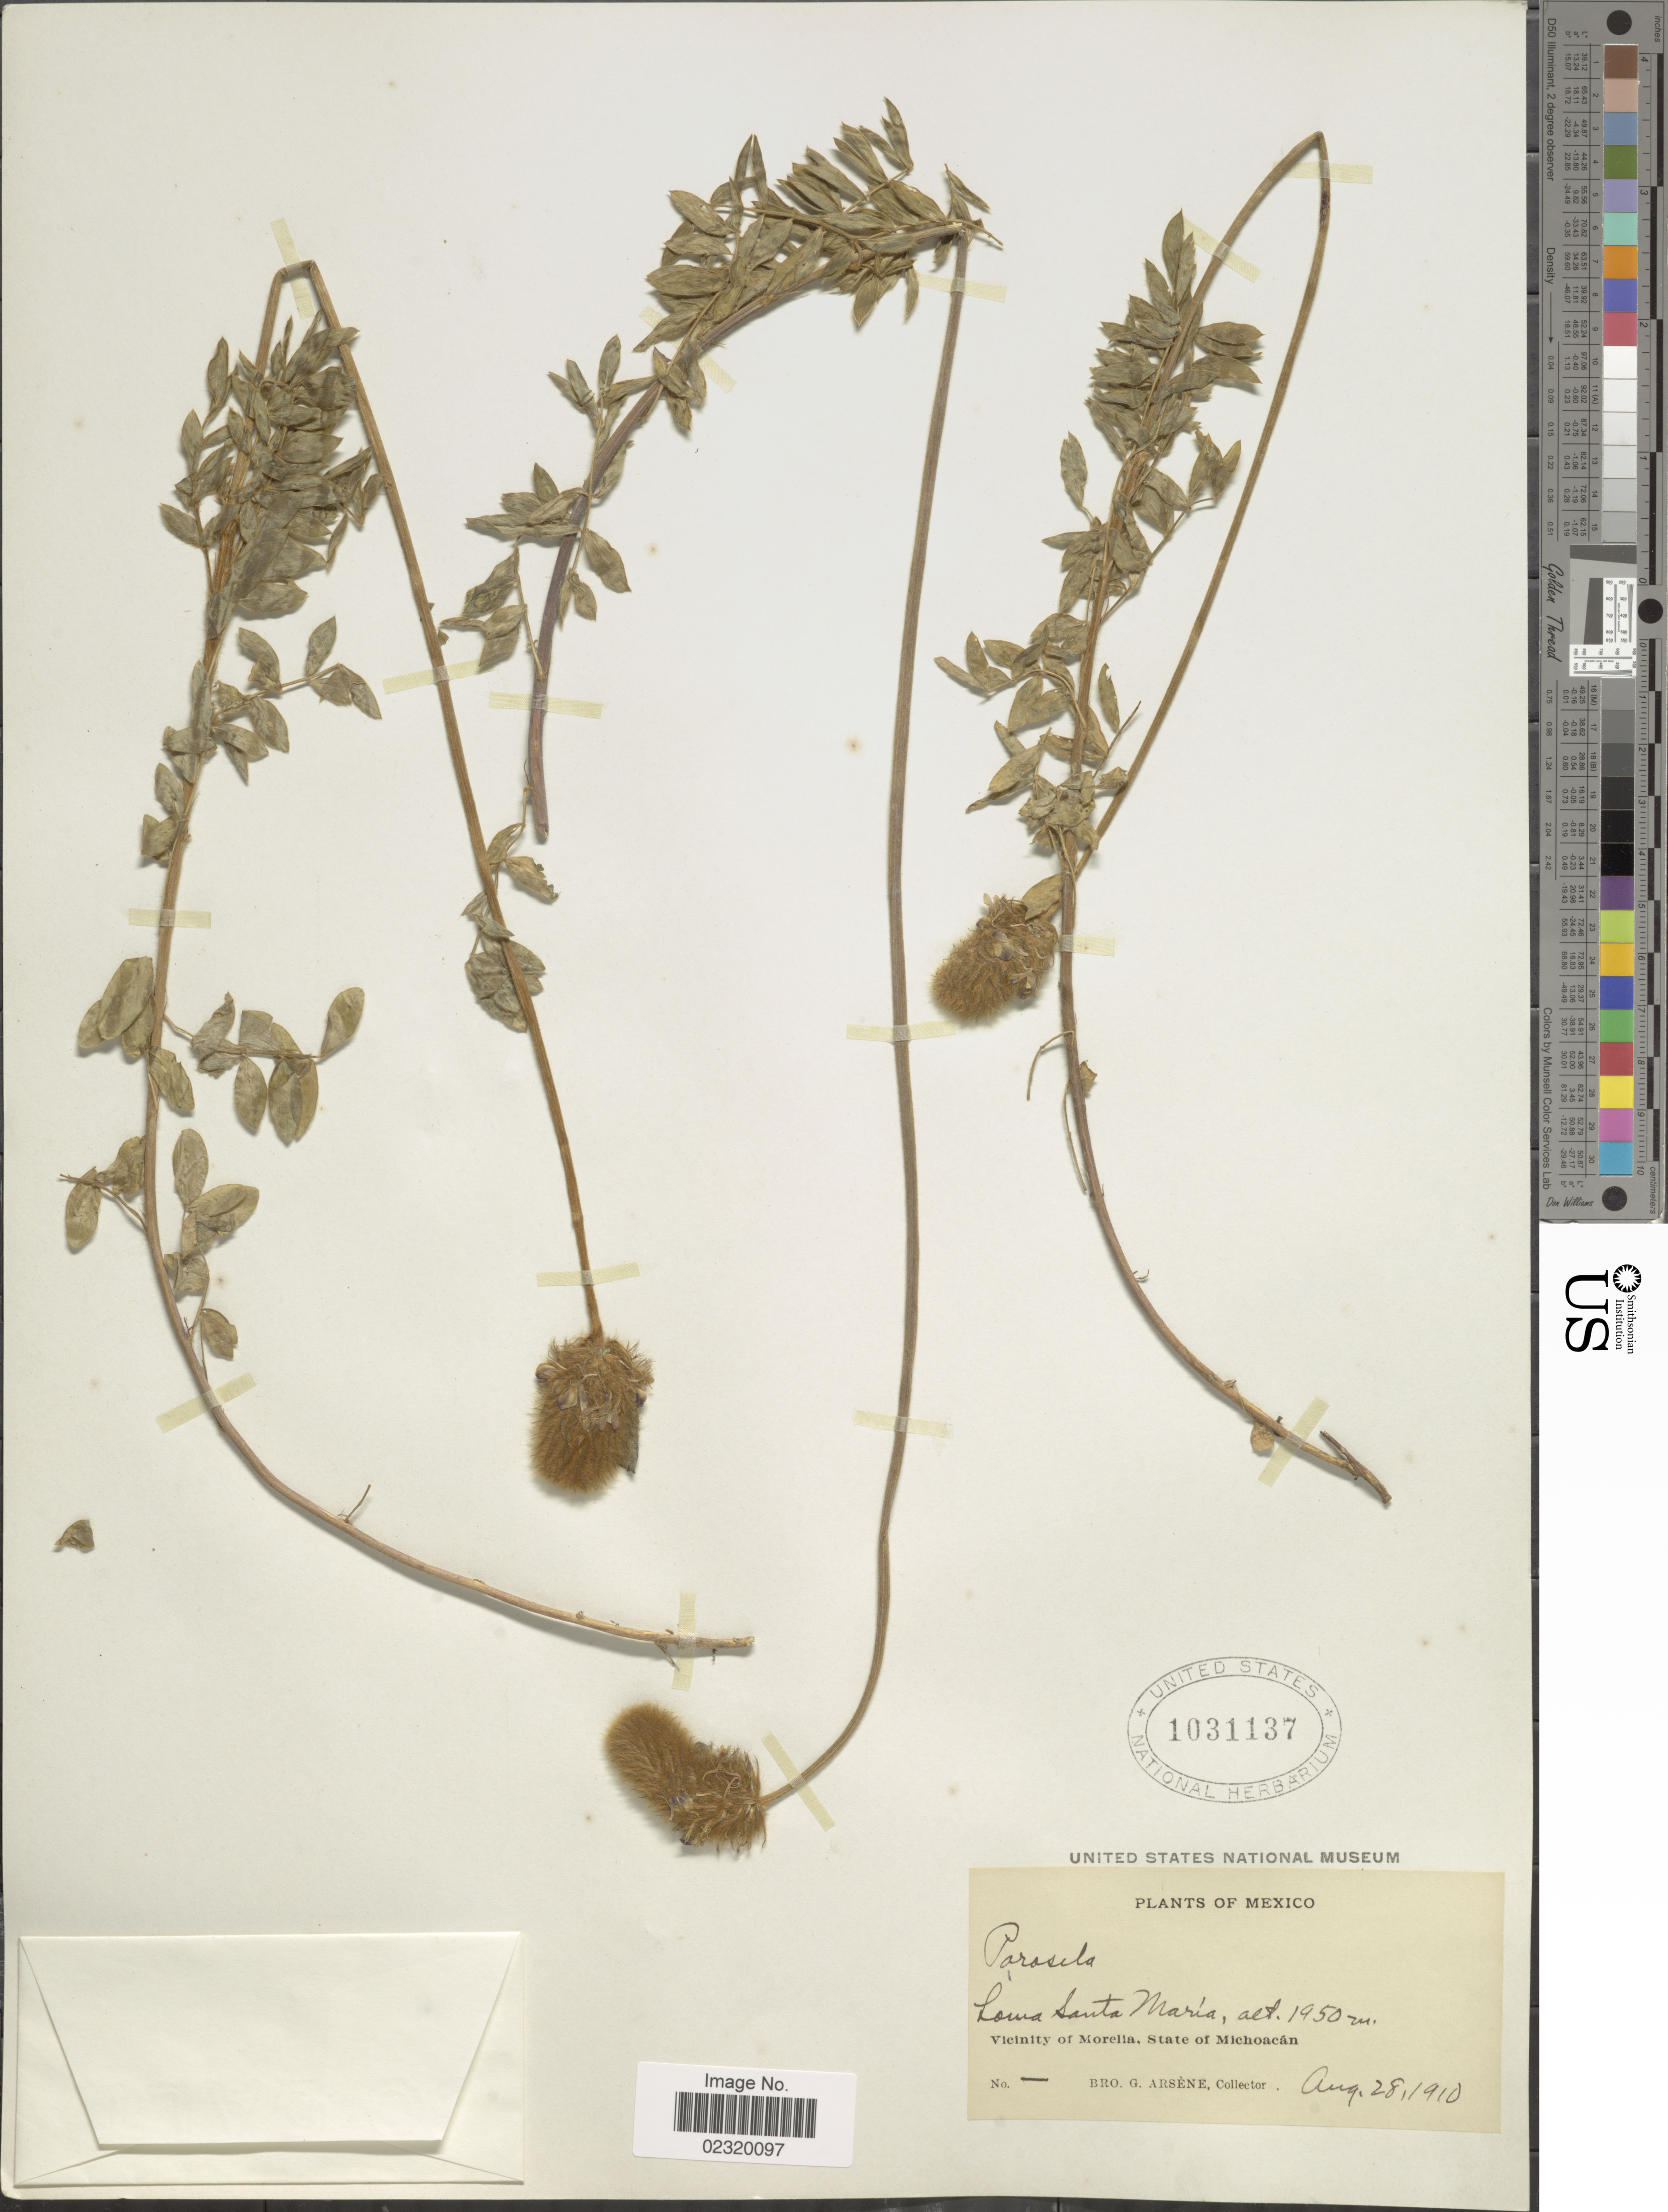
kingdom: Plantae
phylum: Tracheophyta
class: Magnoliopsida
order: Fabales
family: Fabaceae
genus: Dalea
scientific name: Dalea sericea var. sericea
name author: Lag.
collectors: Bro. G. Arsène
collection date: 1910-08-28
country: Mexico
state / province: Michoacán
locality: Loma Santa María, Vicinity of Morelia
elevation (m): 1950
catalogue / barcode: US 1031137